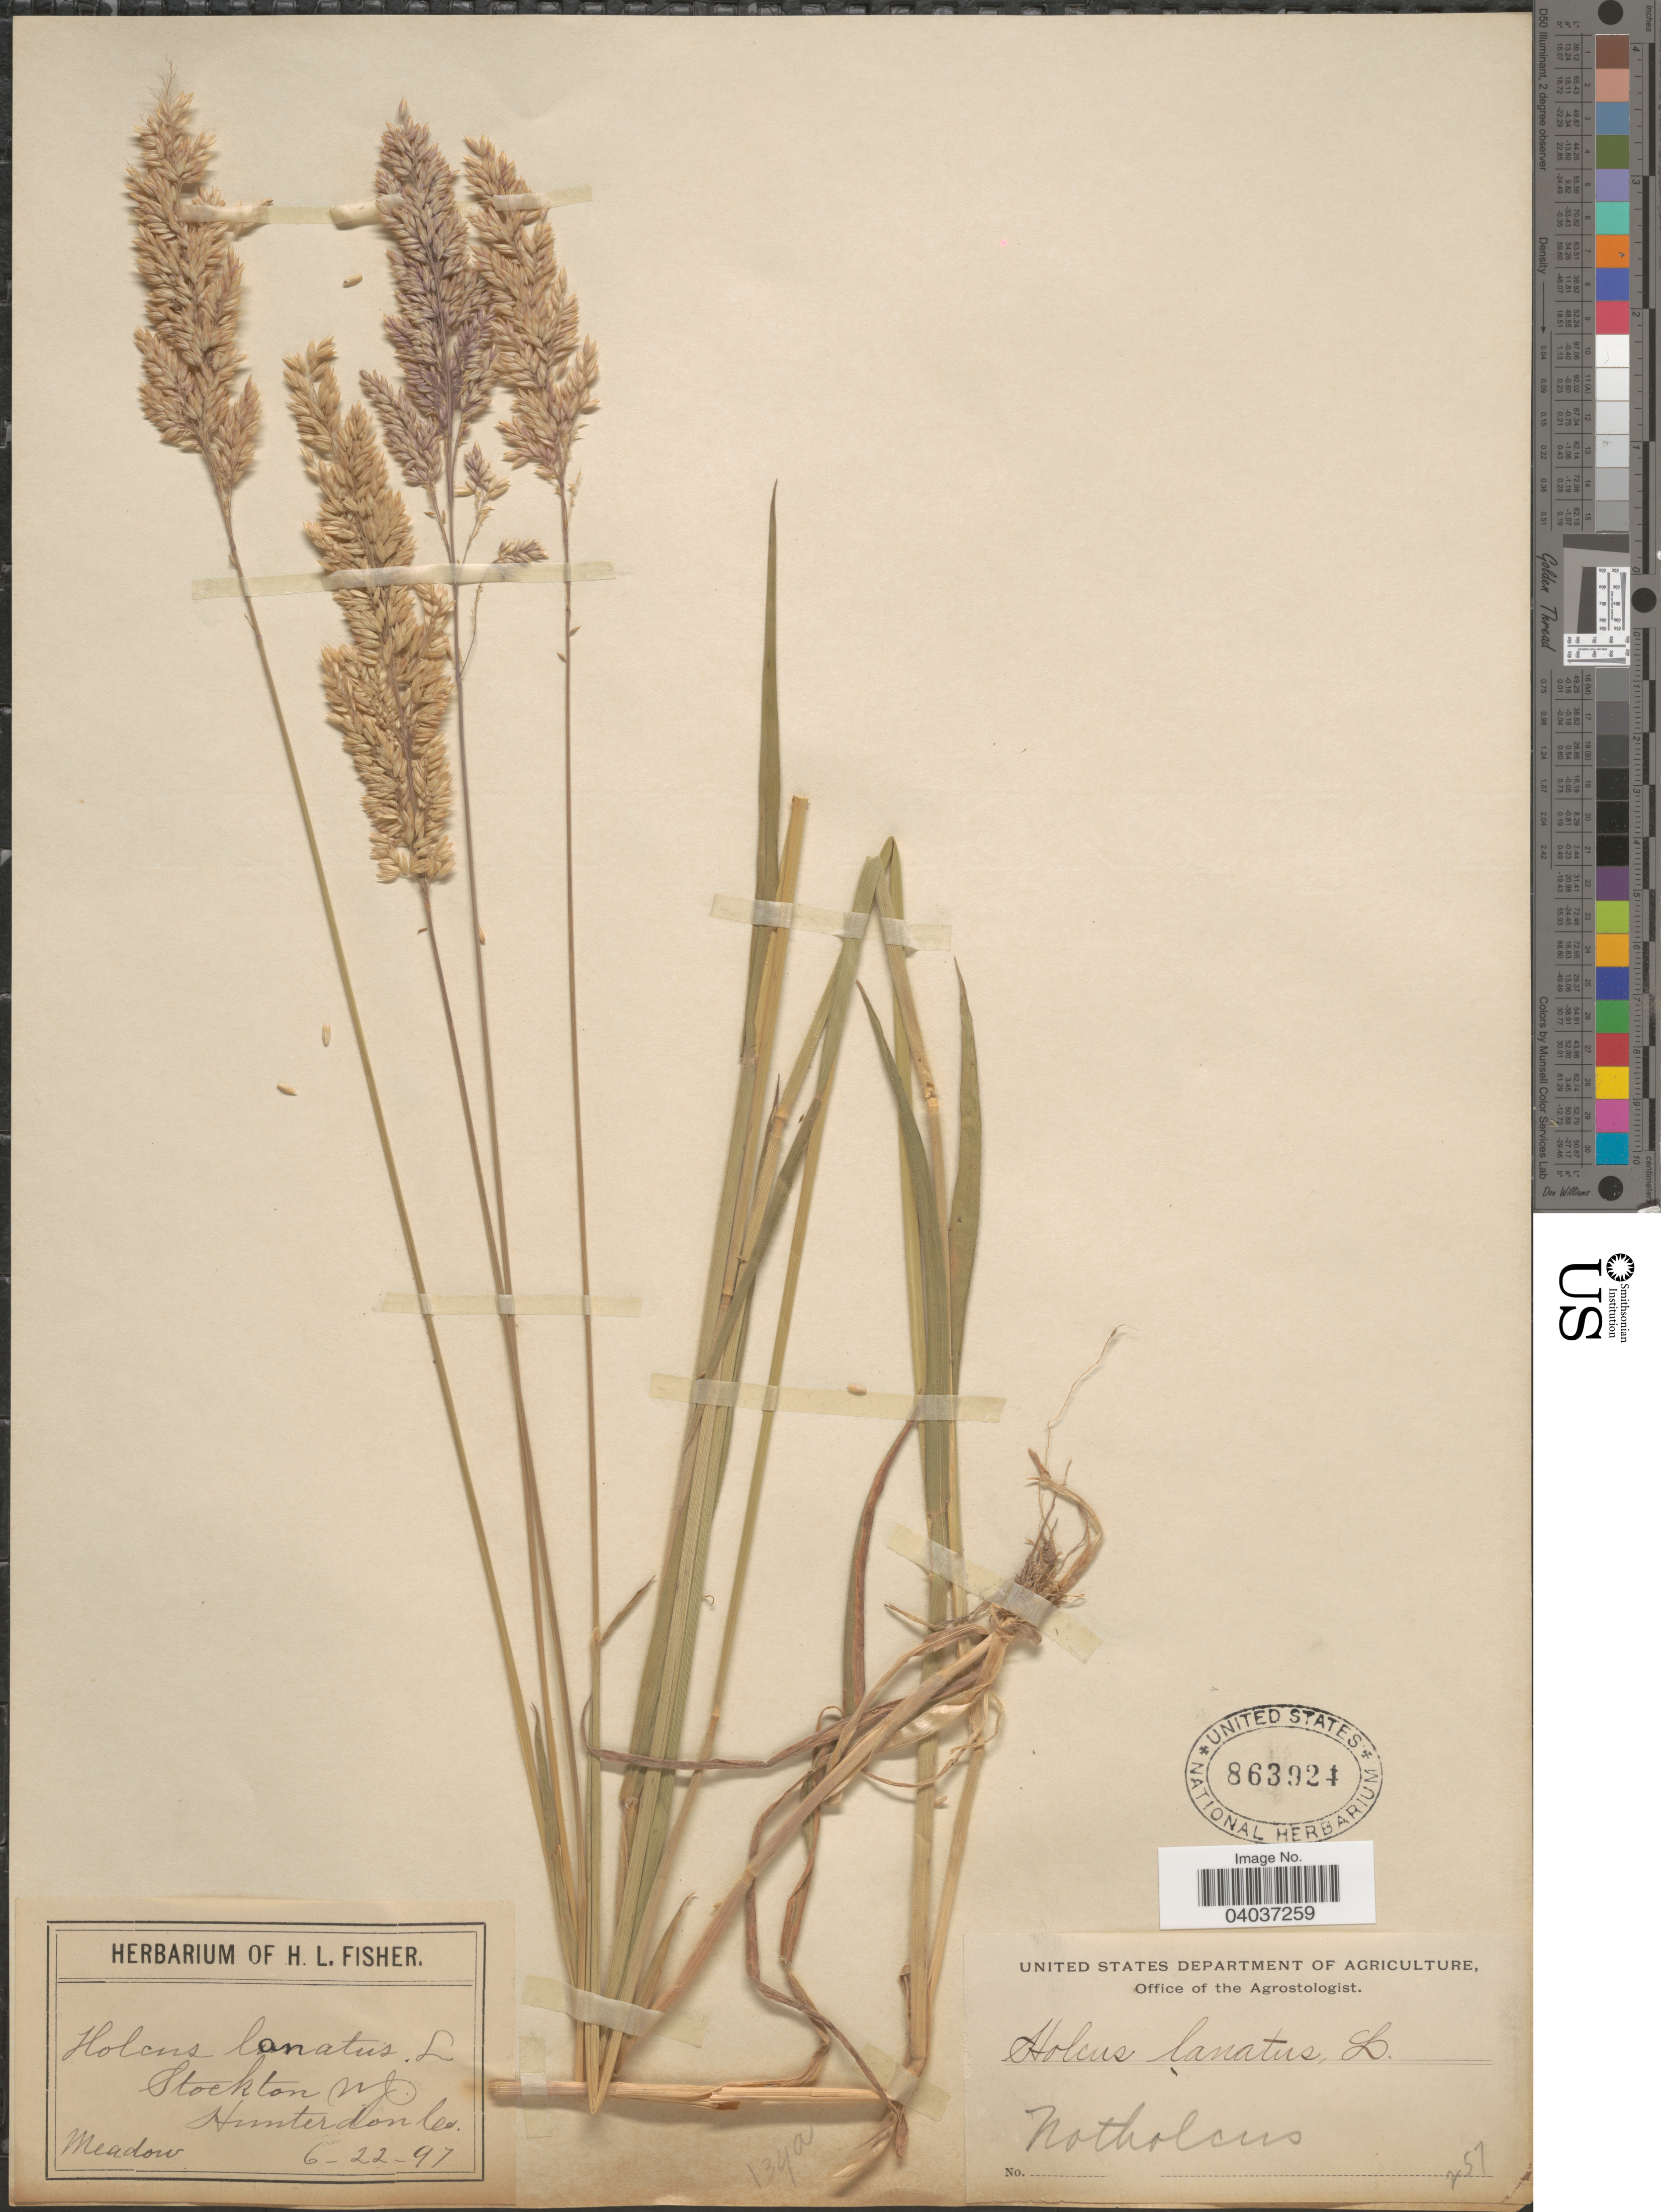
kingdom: Plantae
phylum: Tracheophyta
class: Liliopsida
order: Poales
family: Poaceae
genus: Holcus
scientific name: Holcus lanatus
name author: L.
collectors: ex herb. of H. L. Fisher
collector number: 257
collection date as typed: Transcribed d/m/y: 22/6/97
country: United States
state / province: New Jersey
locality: Stockton. Hunterdon Co.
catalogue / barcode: US 863924